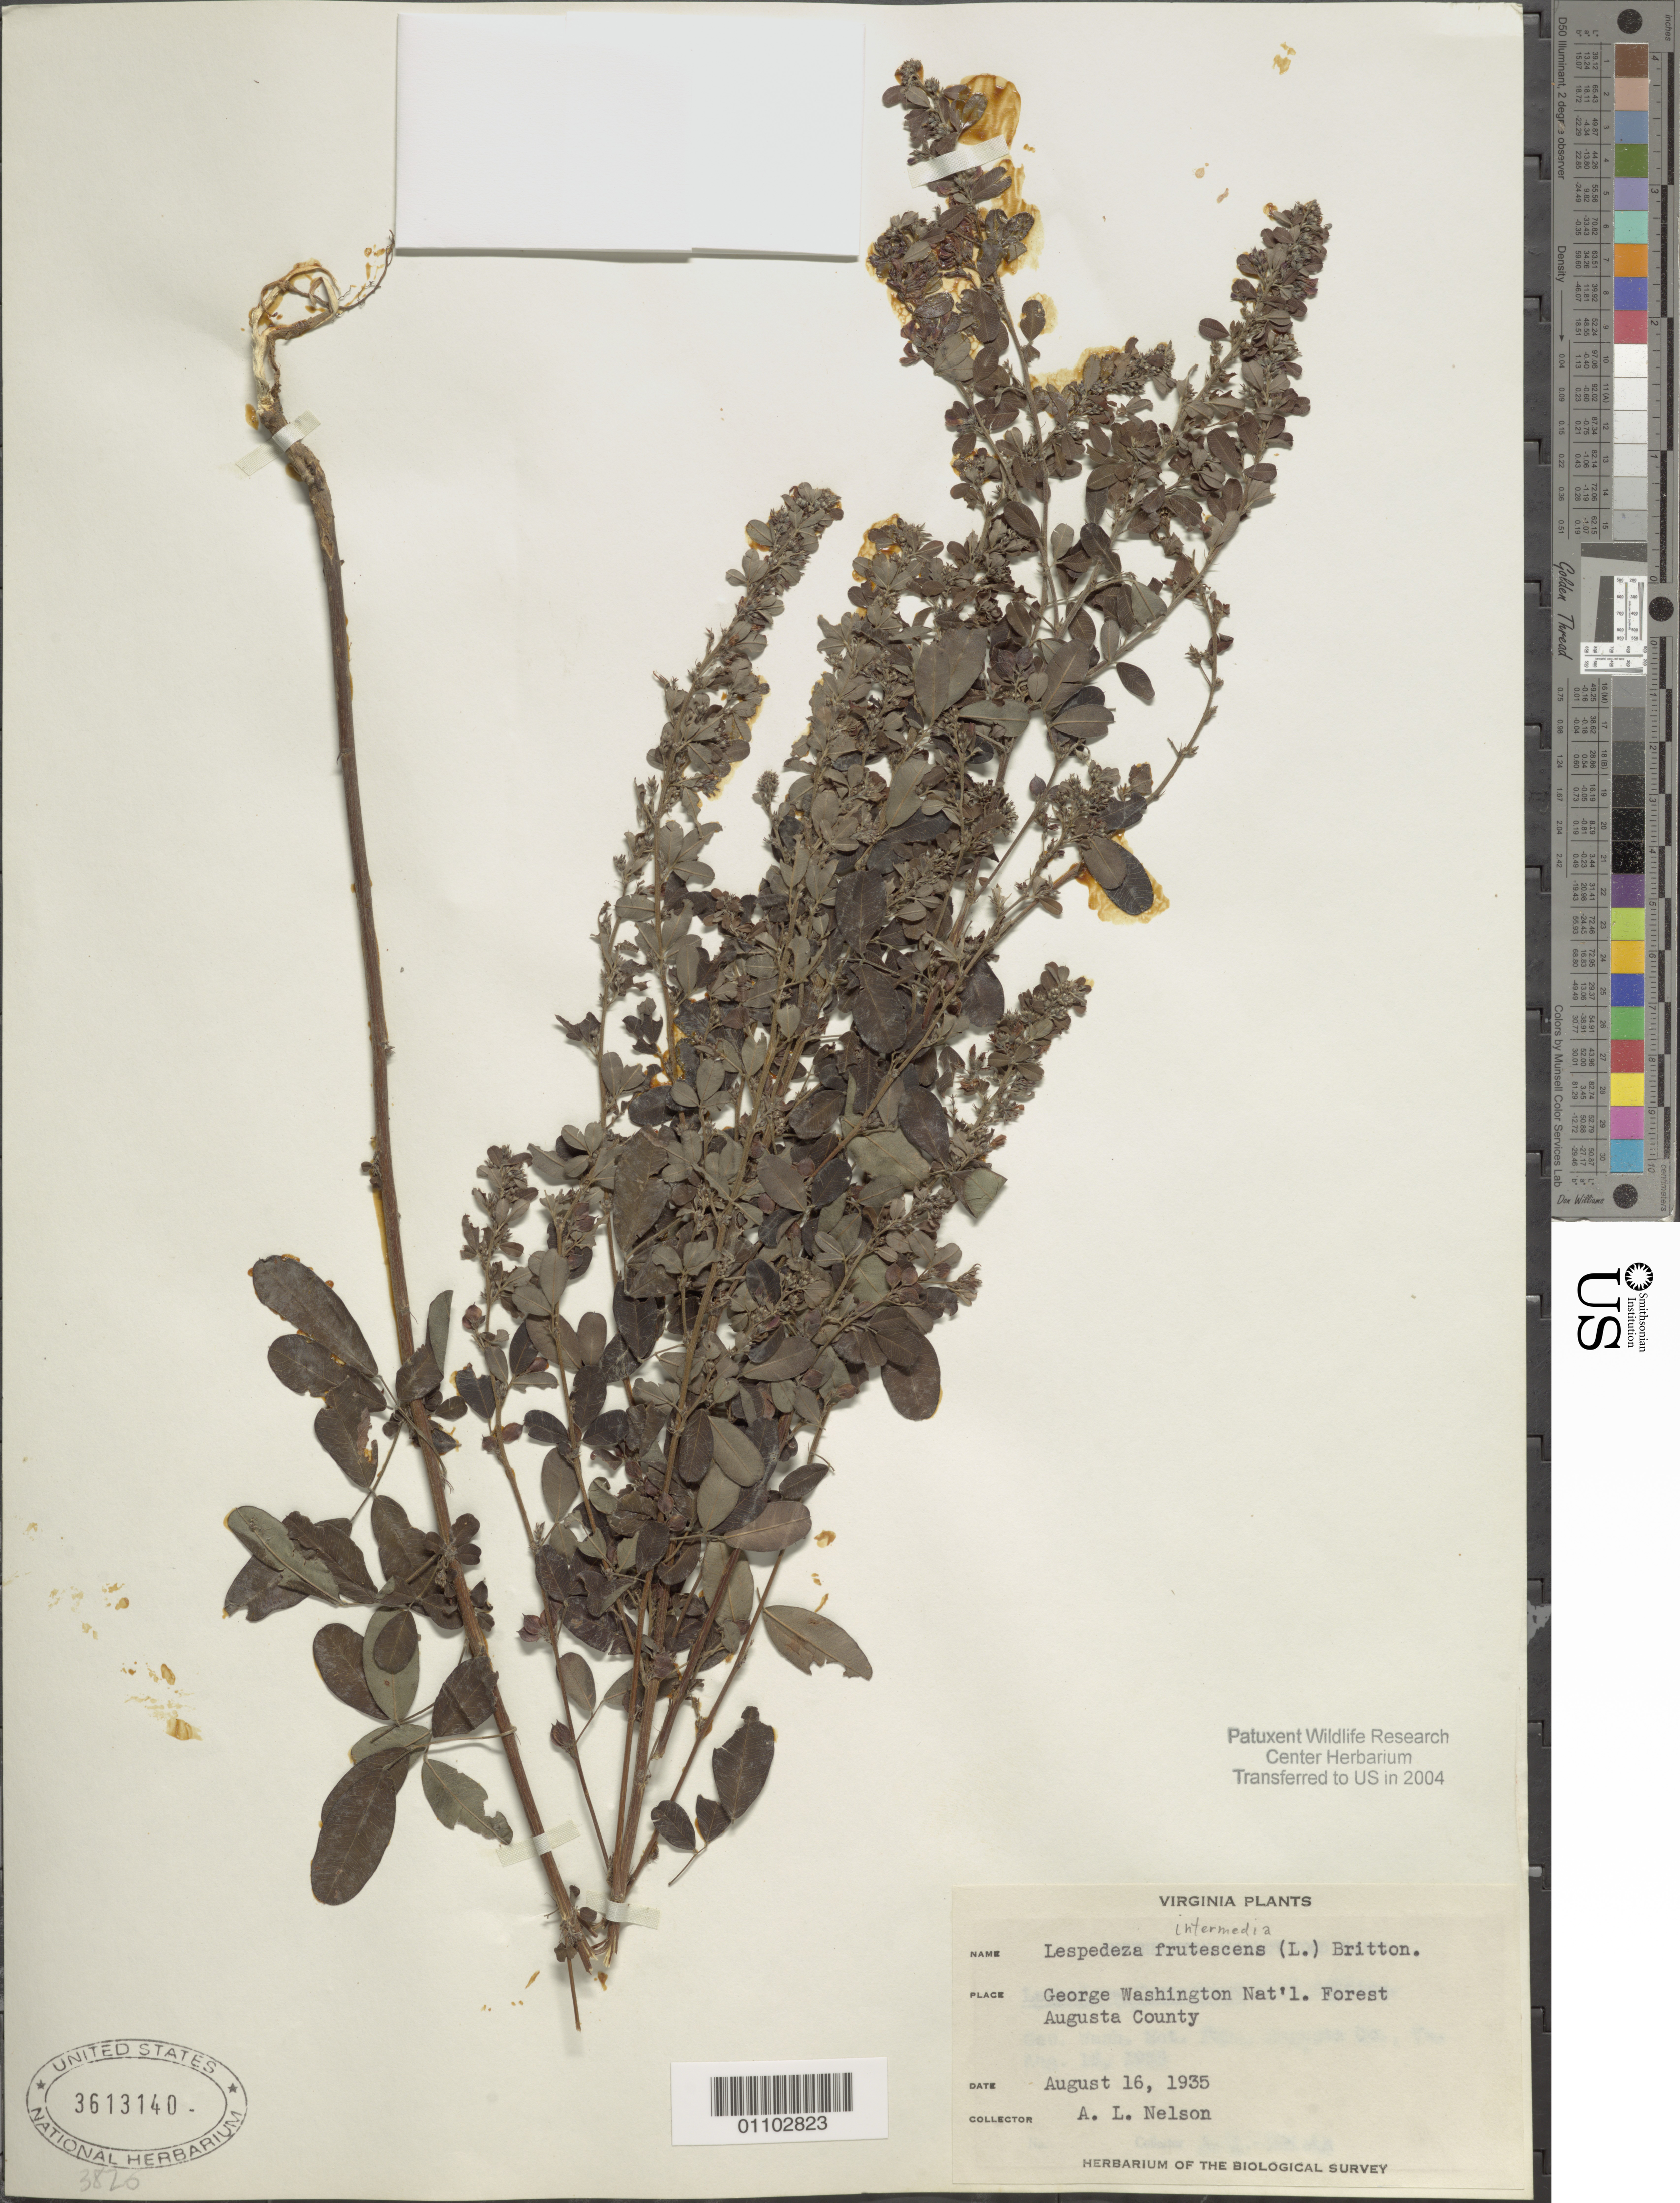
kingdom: Plantae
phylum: Tracheophyta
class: Magnoliopsida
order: Fabales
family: Fabaceae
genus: Lespedeza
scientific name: Lespedeza intermedia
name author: (S. Watson) Britton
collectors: A. L. Nelson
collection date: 1935-08-16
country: United States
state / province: Virginia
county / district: Augusta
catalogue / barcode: US 3613140